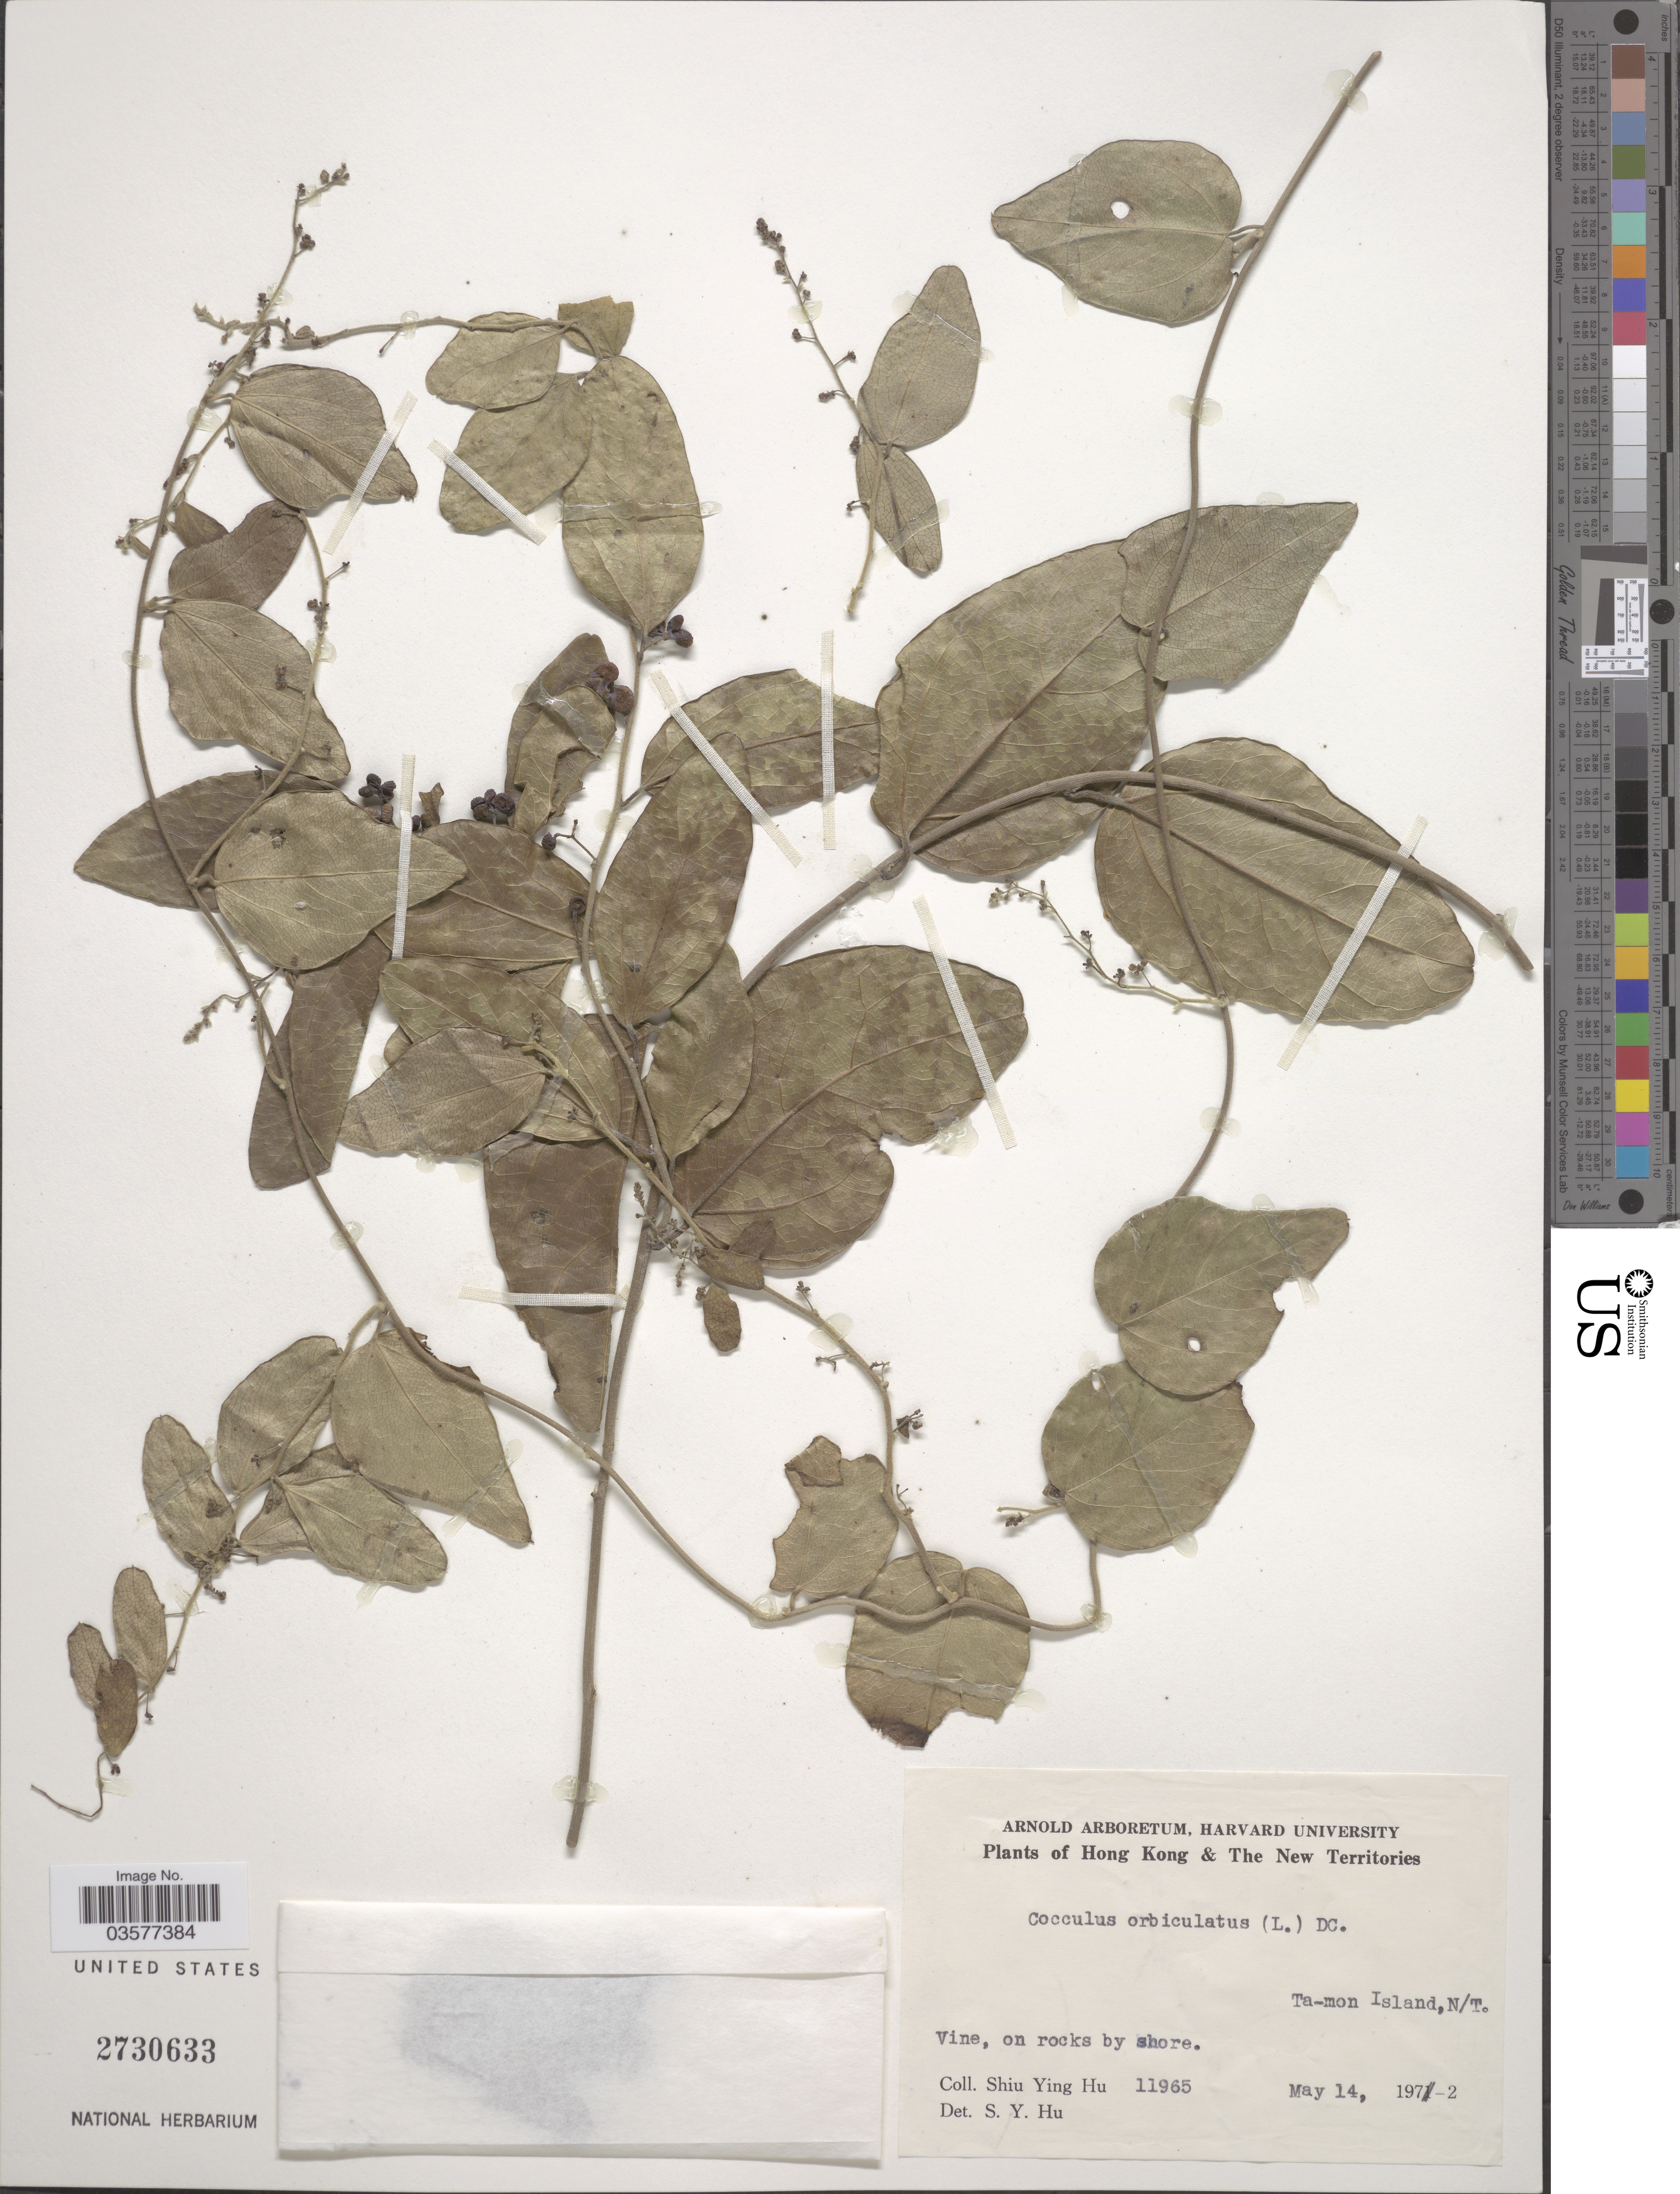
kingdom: Plantae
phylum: Tracheophyta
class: Magnoliopsida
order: Ranunculales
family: Menispermaceae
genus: Cocculus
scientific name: Cocculus orbiculatus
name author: (L.) DC.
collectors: S. Y. Hu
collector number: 11965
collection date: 1972-05-14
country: China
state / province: Hong Kong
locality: The New Territories. Ta-mon Island, N/T.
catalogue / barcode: US 2730633